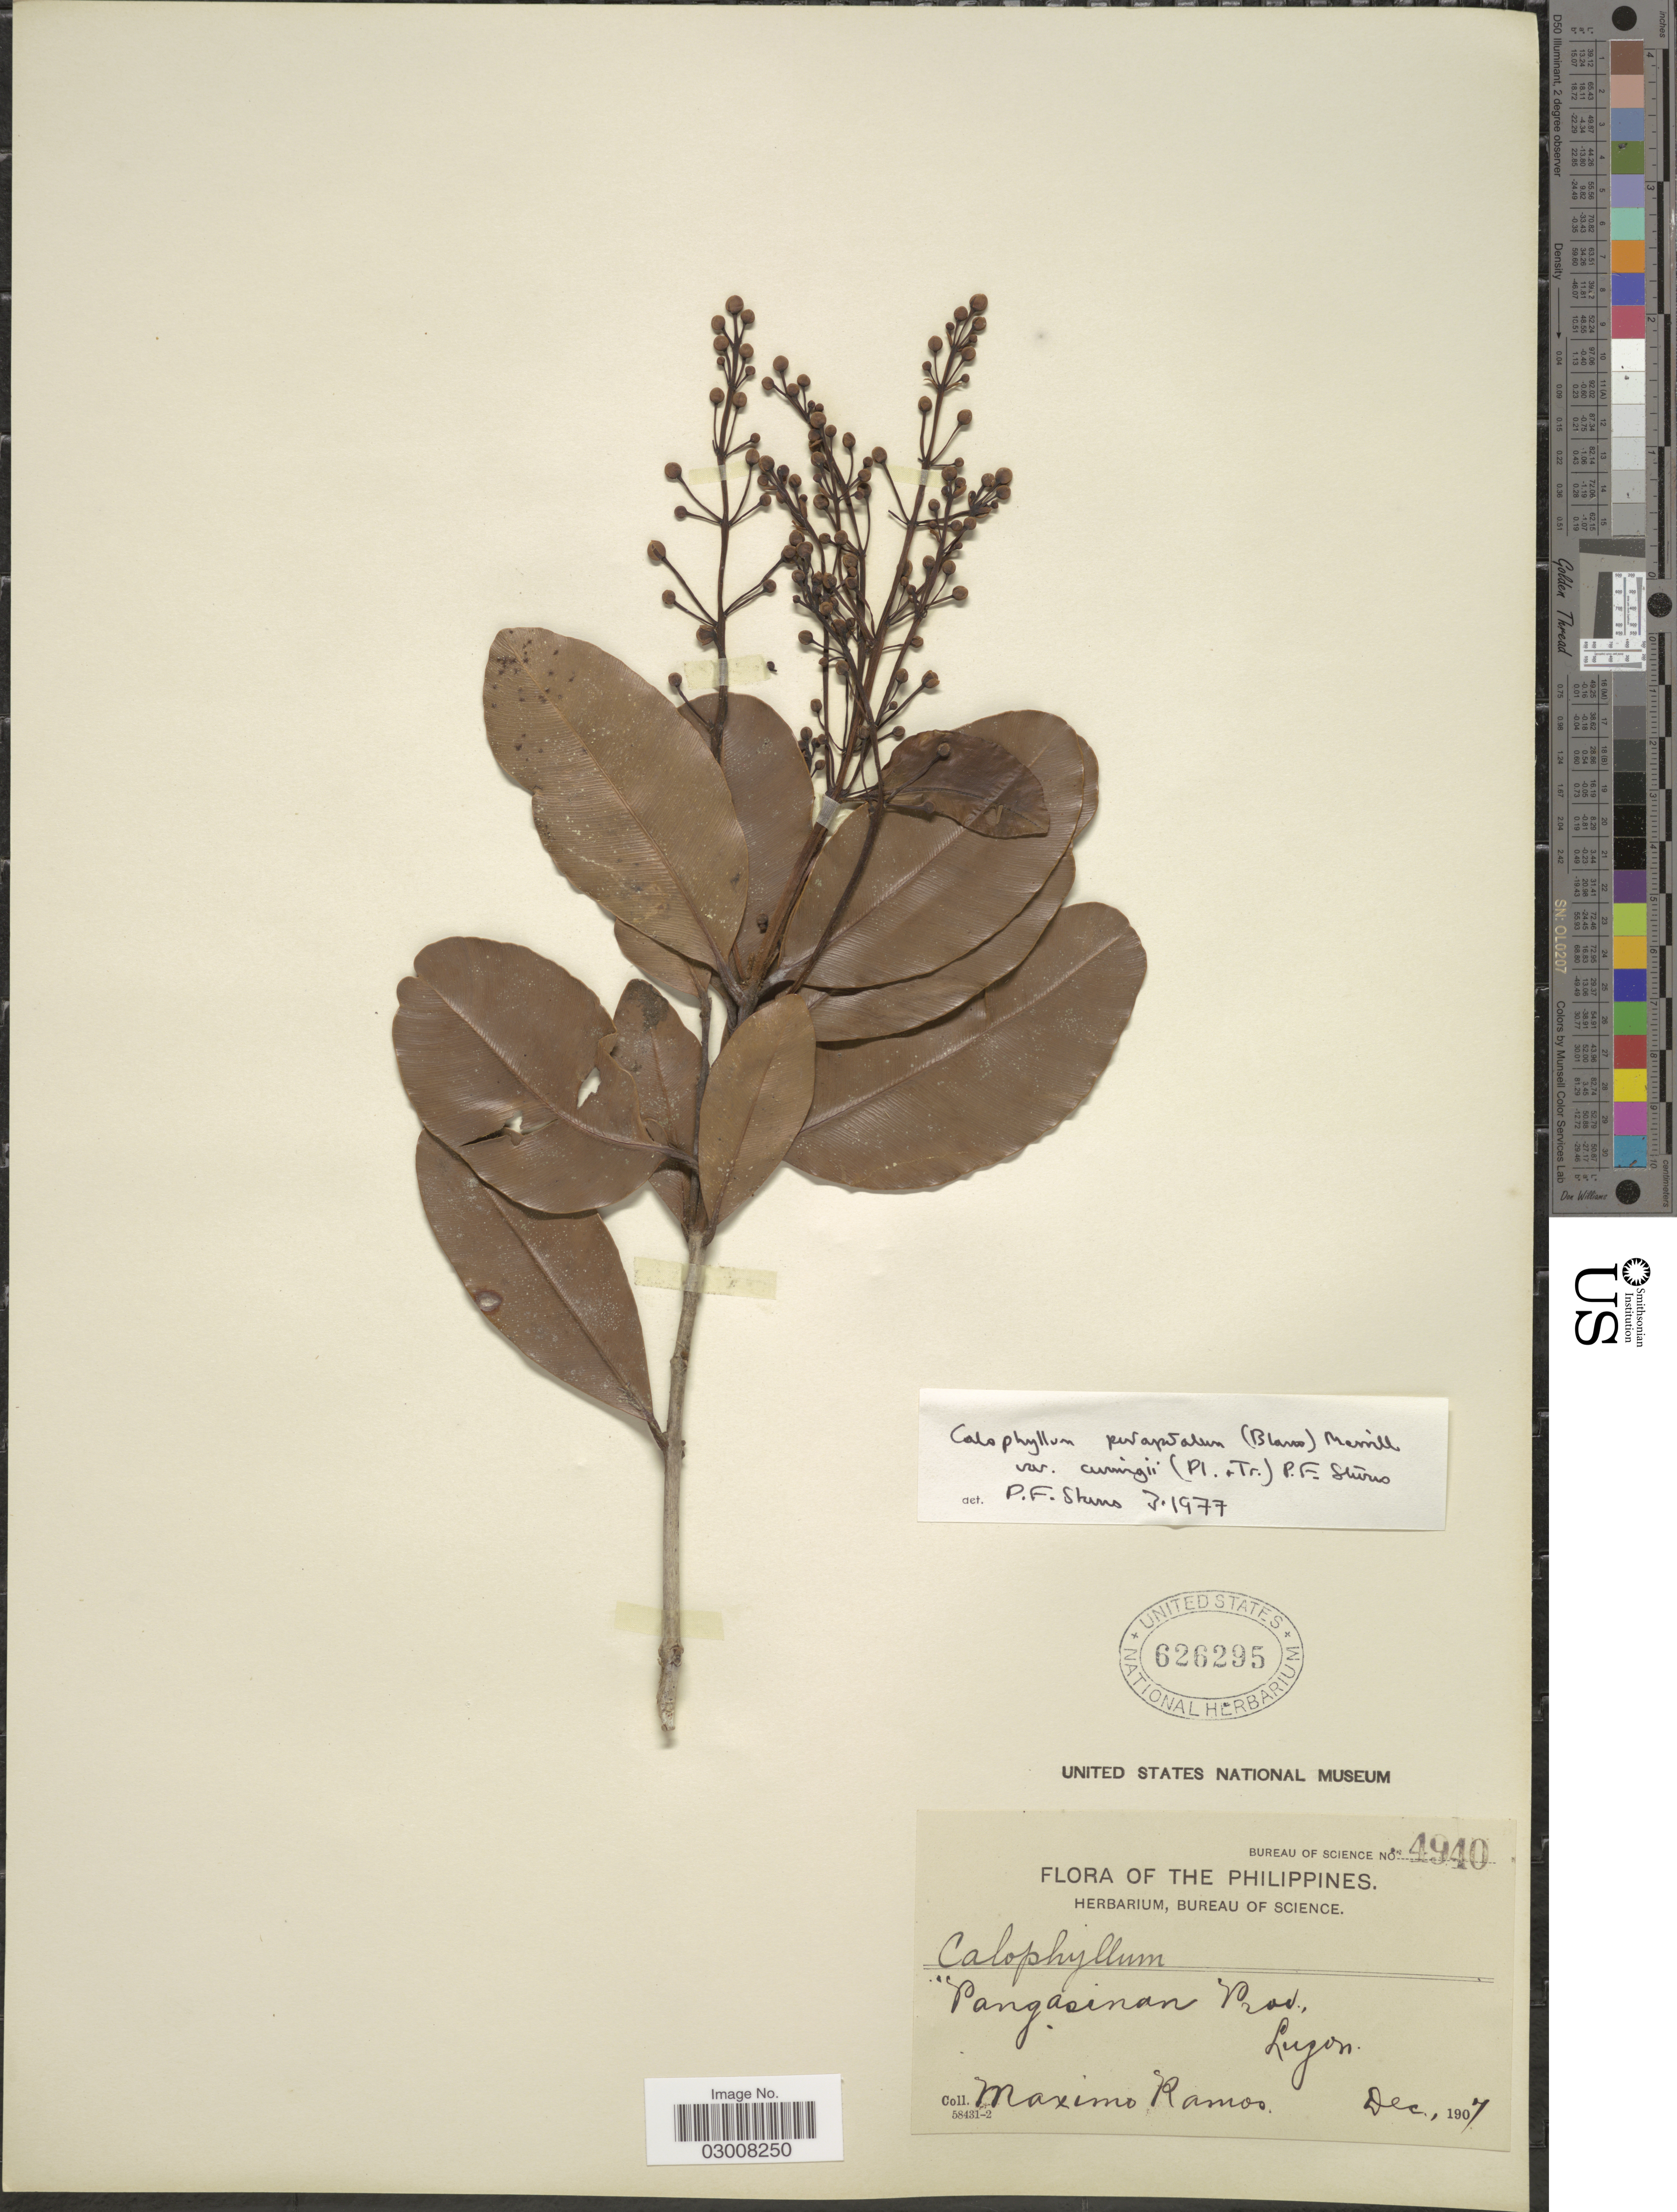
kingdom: Plantae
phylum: Tracheophyta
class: Magnoliopsida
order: Malpighiales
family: Calophyllaceae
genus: Calophyllum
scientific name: Calophyllum pentapetalum var. cumingii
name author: P.F. Stevens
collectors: M. Ramos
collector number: Bureau of Science 4940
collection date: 1907-12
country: Philippines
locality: Pangasinan Prov., Luzon.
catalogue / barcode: US 626295